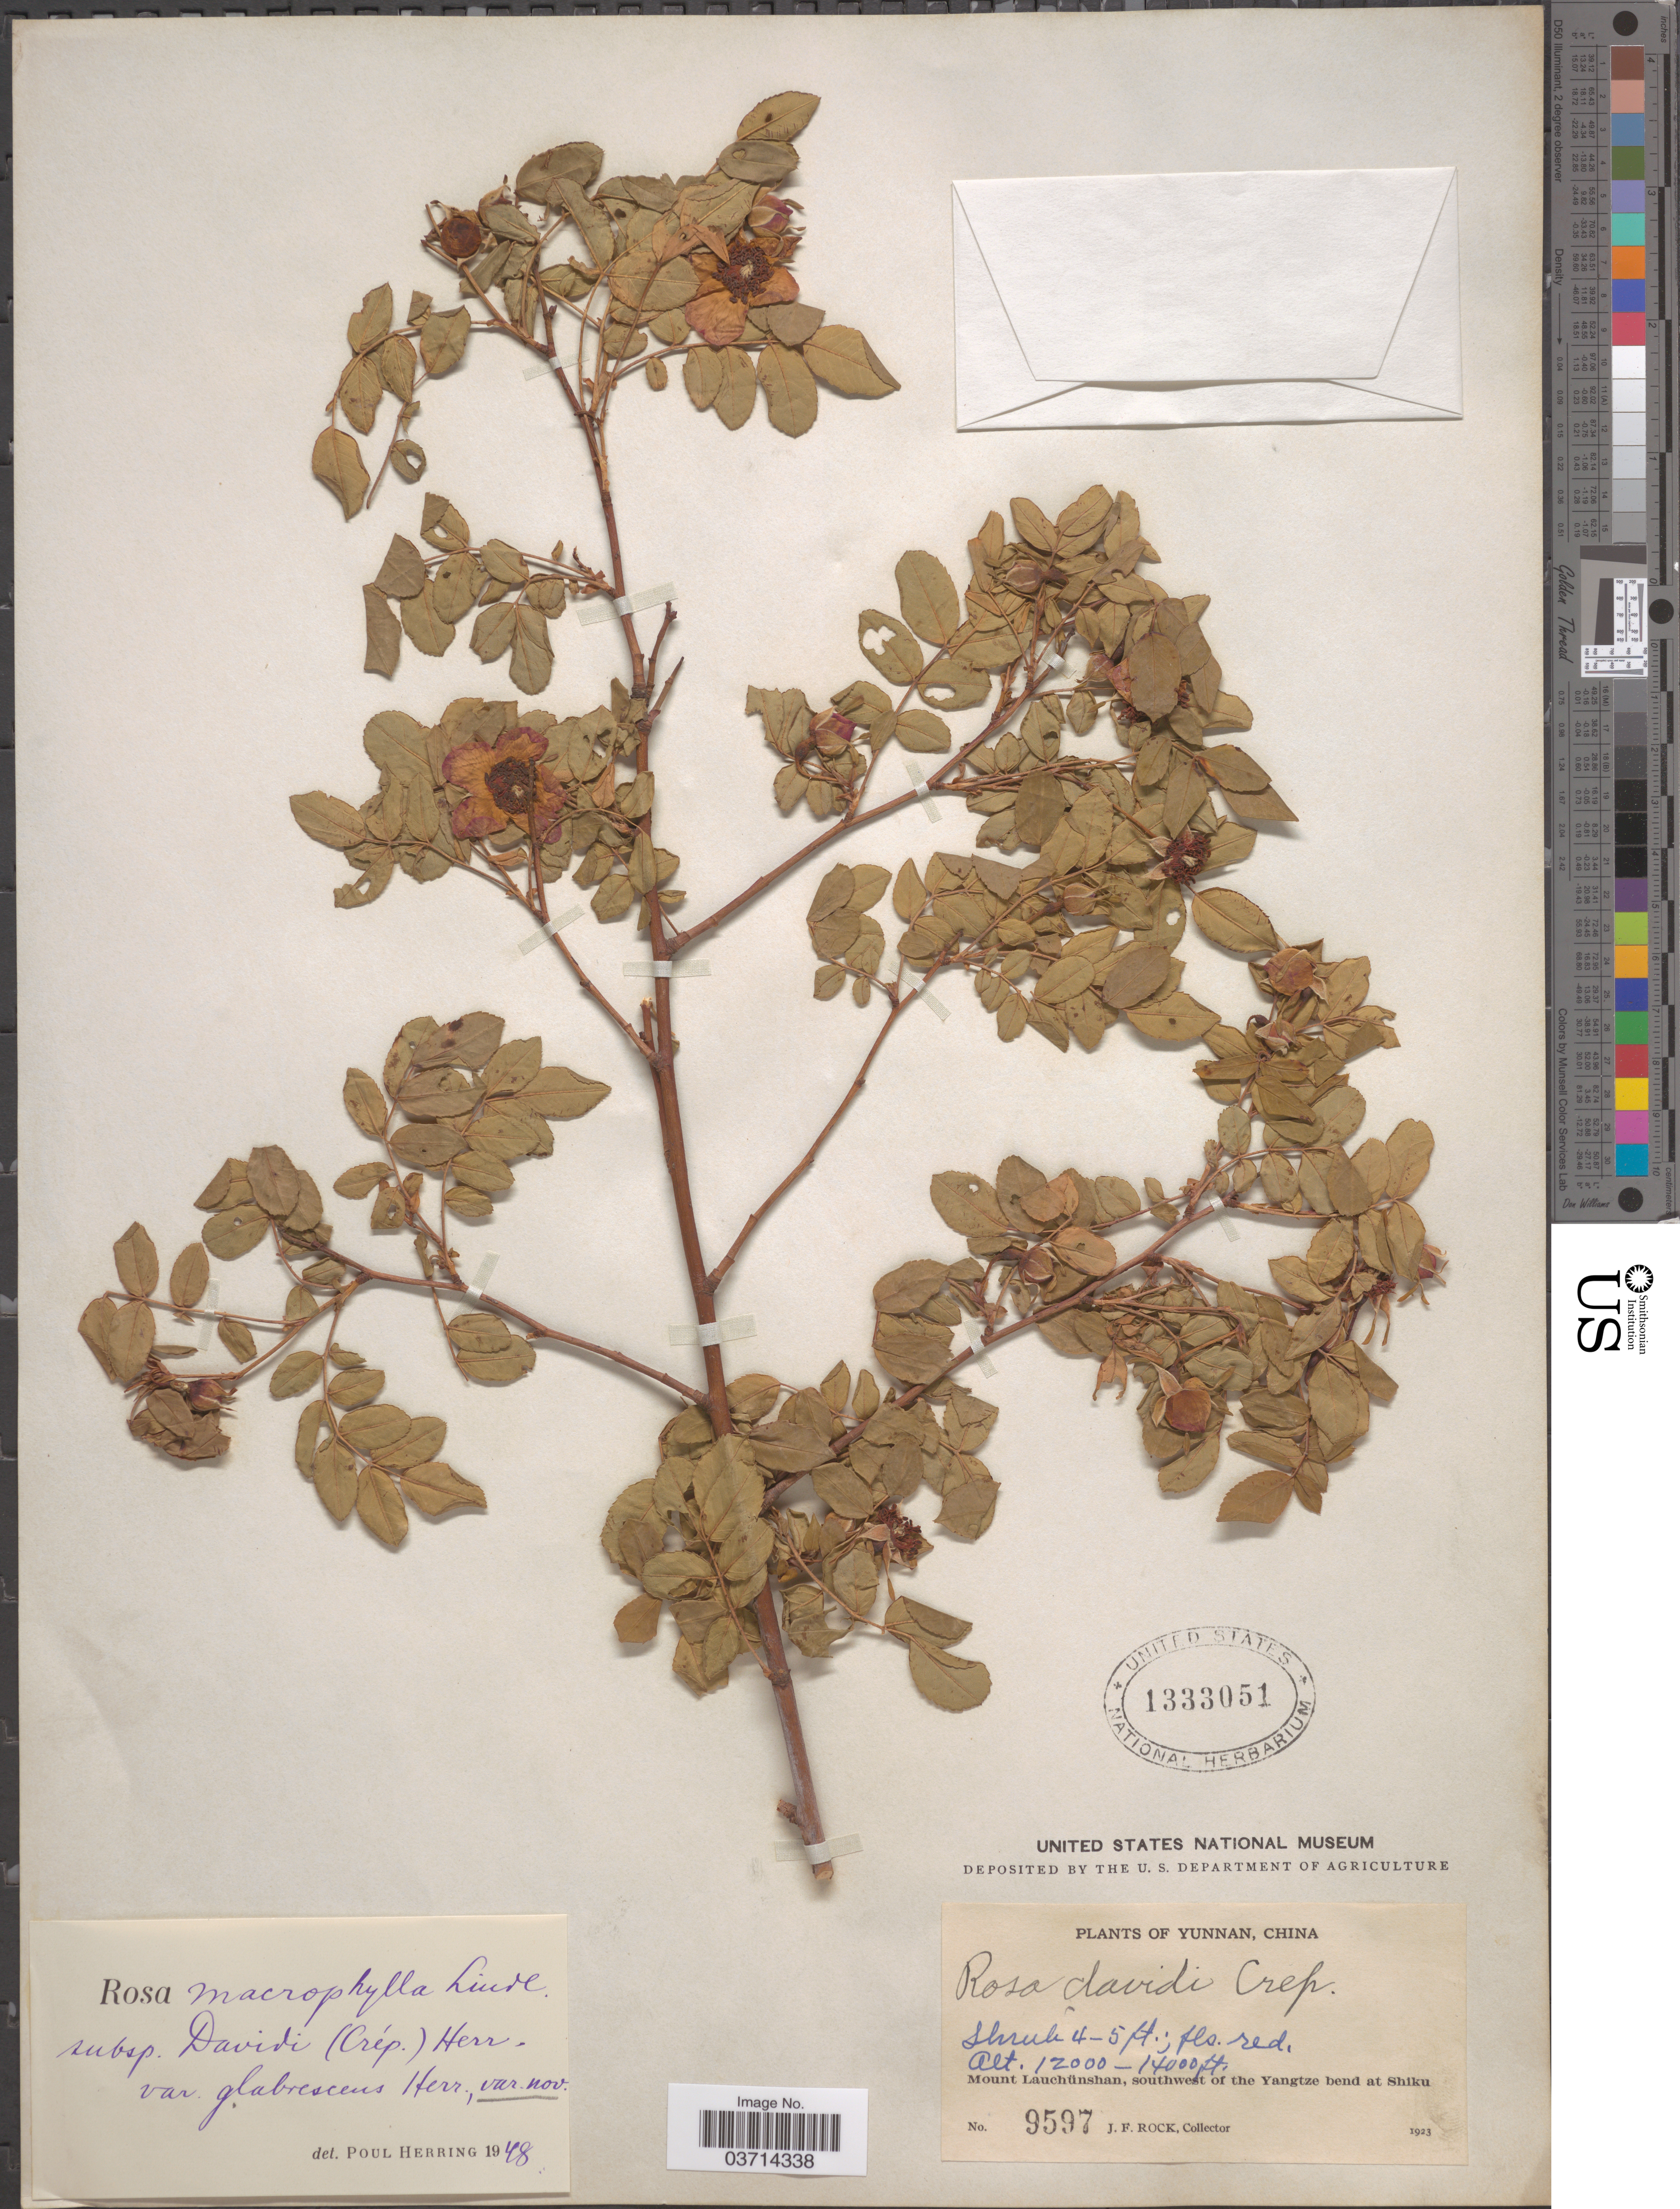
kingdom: Plantae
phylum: Tracheophyta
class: Magnoliopsida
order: Rosales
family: Rosaceae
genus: Rosa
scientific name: Rosa davidi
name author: Crép.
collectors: J. Rock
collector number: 9597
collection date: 1923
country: China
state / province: Yunnan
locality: Mount Lauchünshan, southwest of the Yangtze bend at Shiku.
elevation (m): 3658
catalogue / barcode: US 1333051